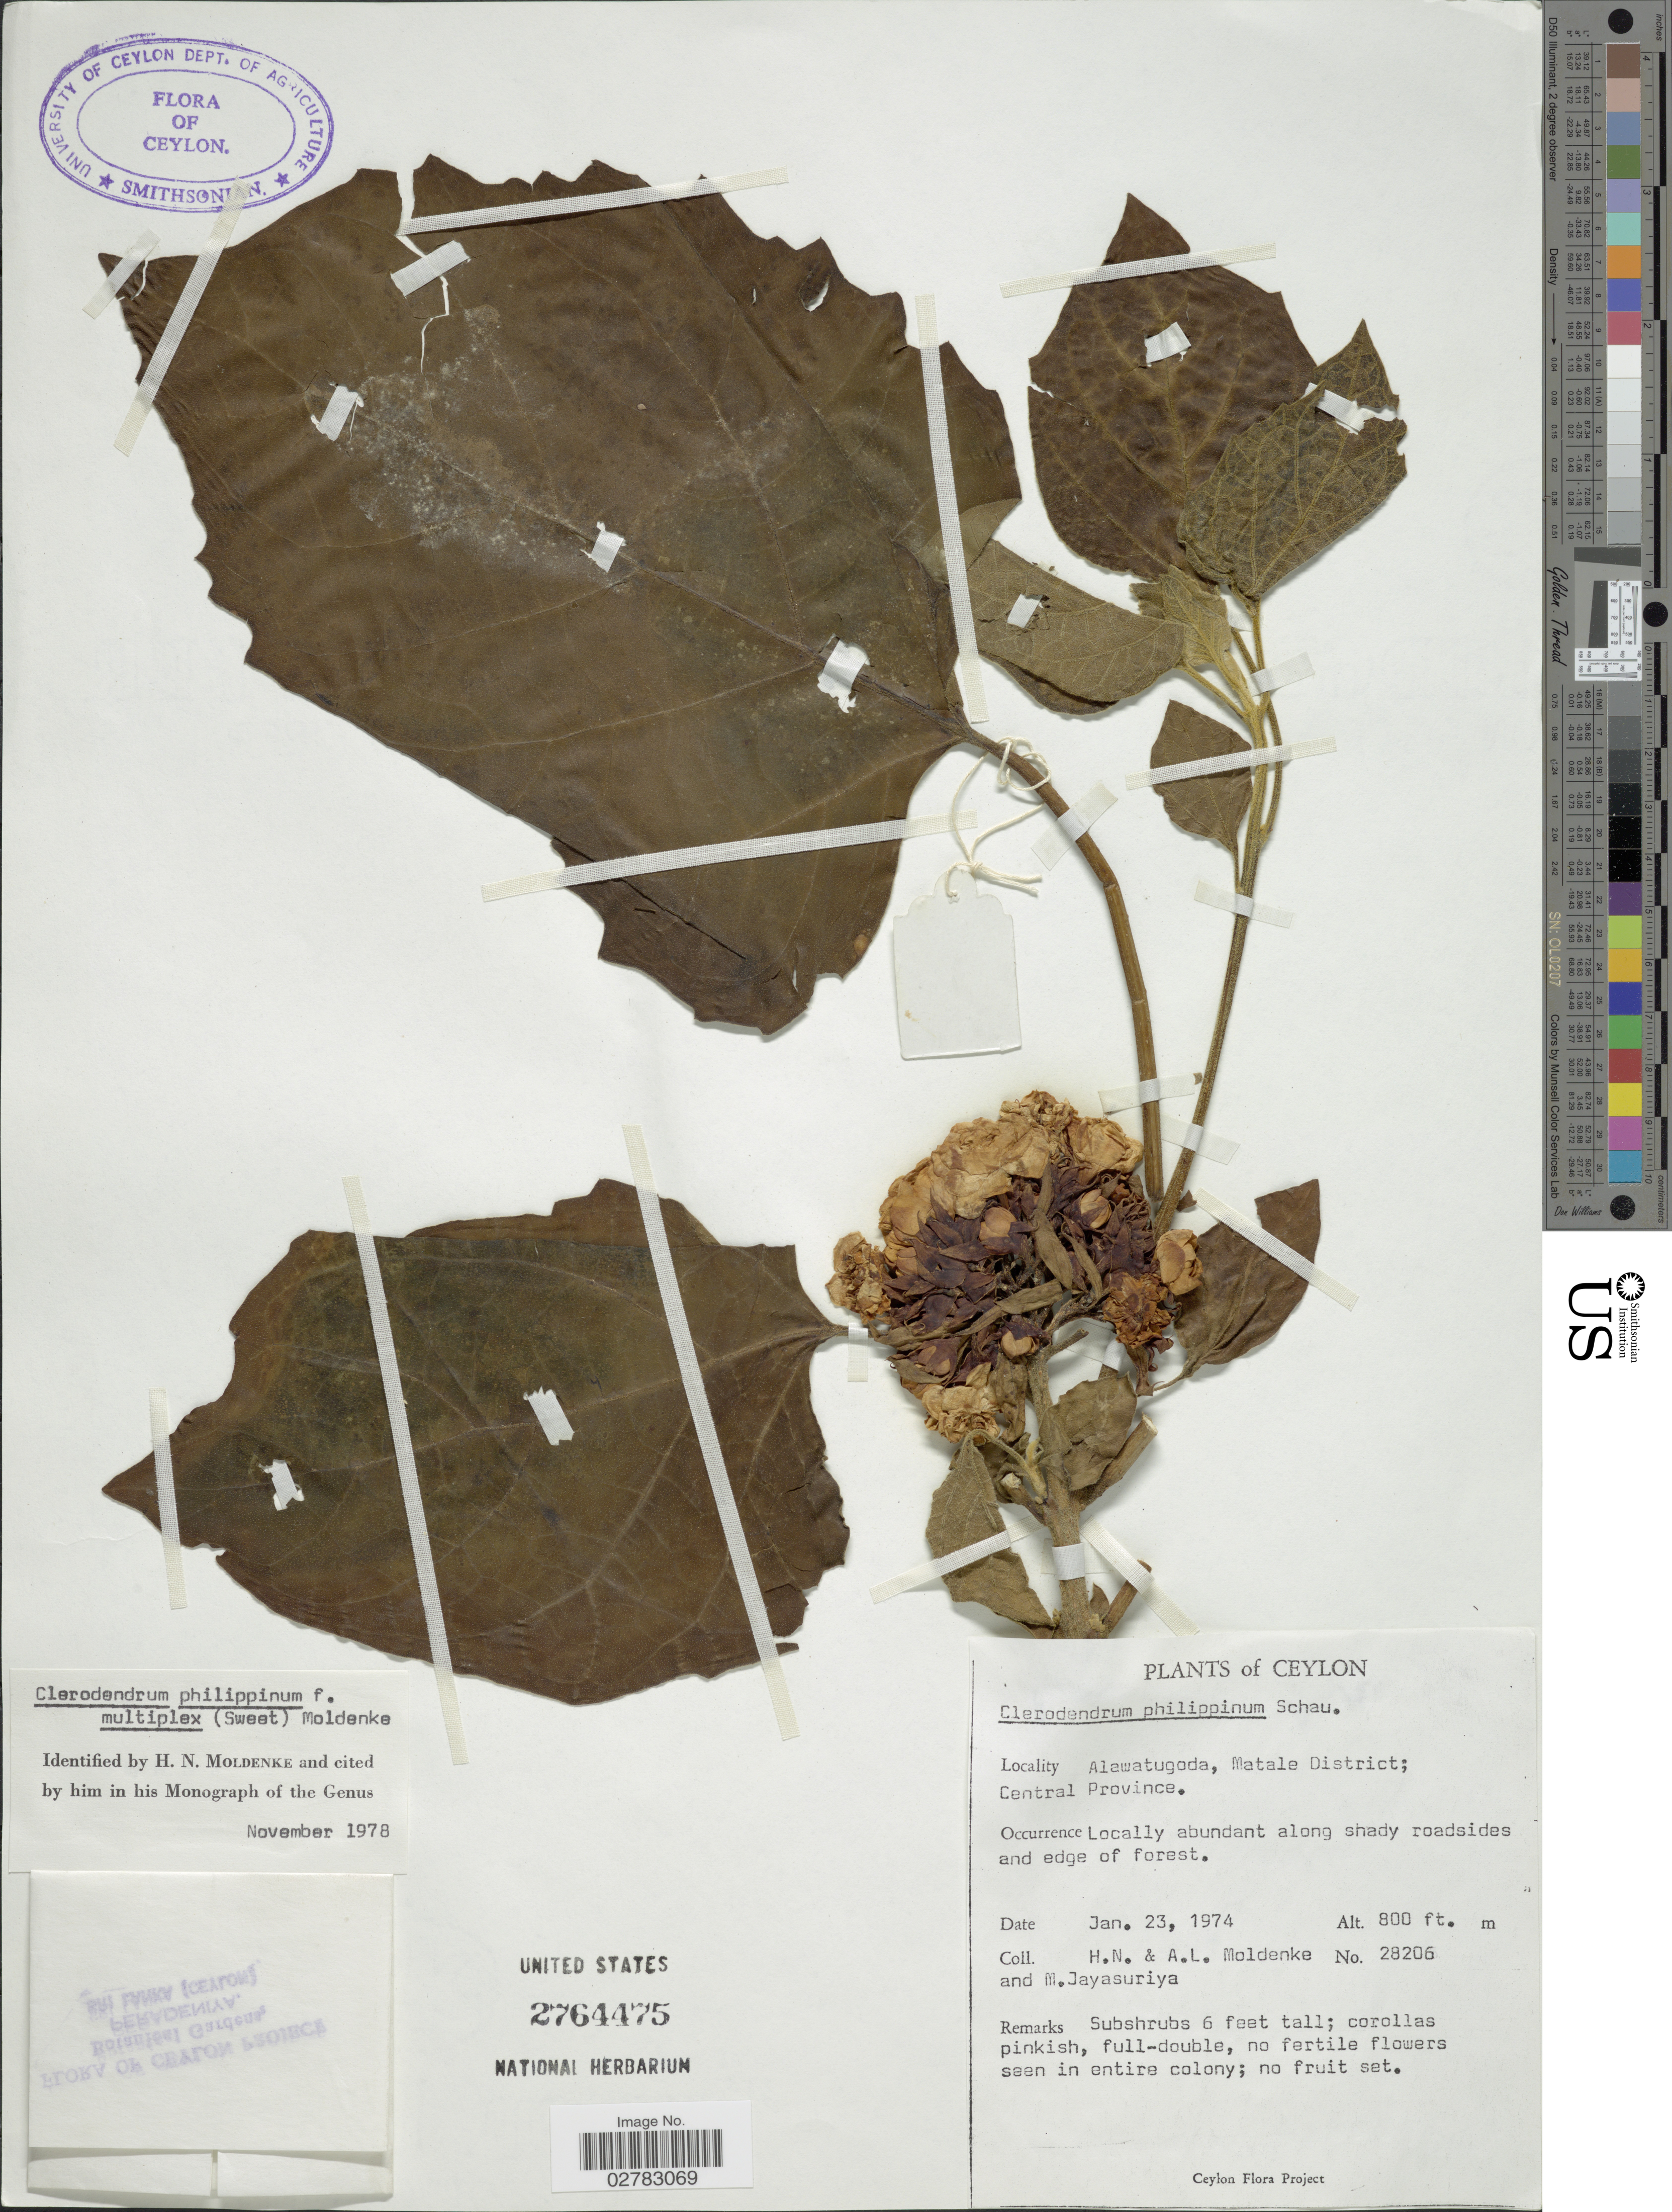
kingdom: Plantae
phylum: Tracheophyta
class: Magnoliopsida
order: Lamiales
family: Lamiaceae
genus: Clerodendrum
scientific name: Clerodendrum philippinum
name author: Schauer in DC.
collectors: H. N. Moldenke, A. L. Moldenke & M. Jayasuriya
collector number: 28206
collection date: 1974-01-23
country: Sri Lanka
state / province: Central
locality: Ceylon. Alawatugoda, Matale District.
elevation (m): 244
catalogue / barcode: US 2764475